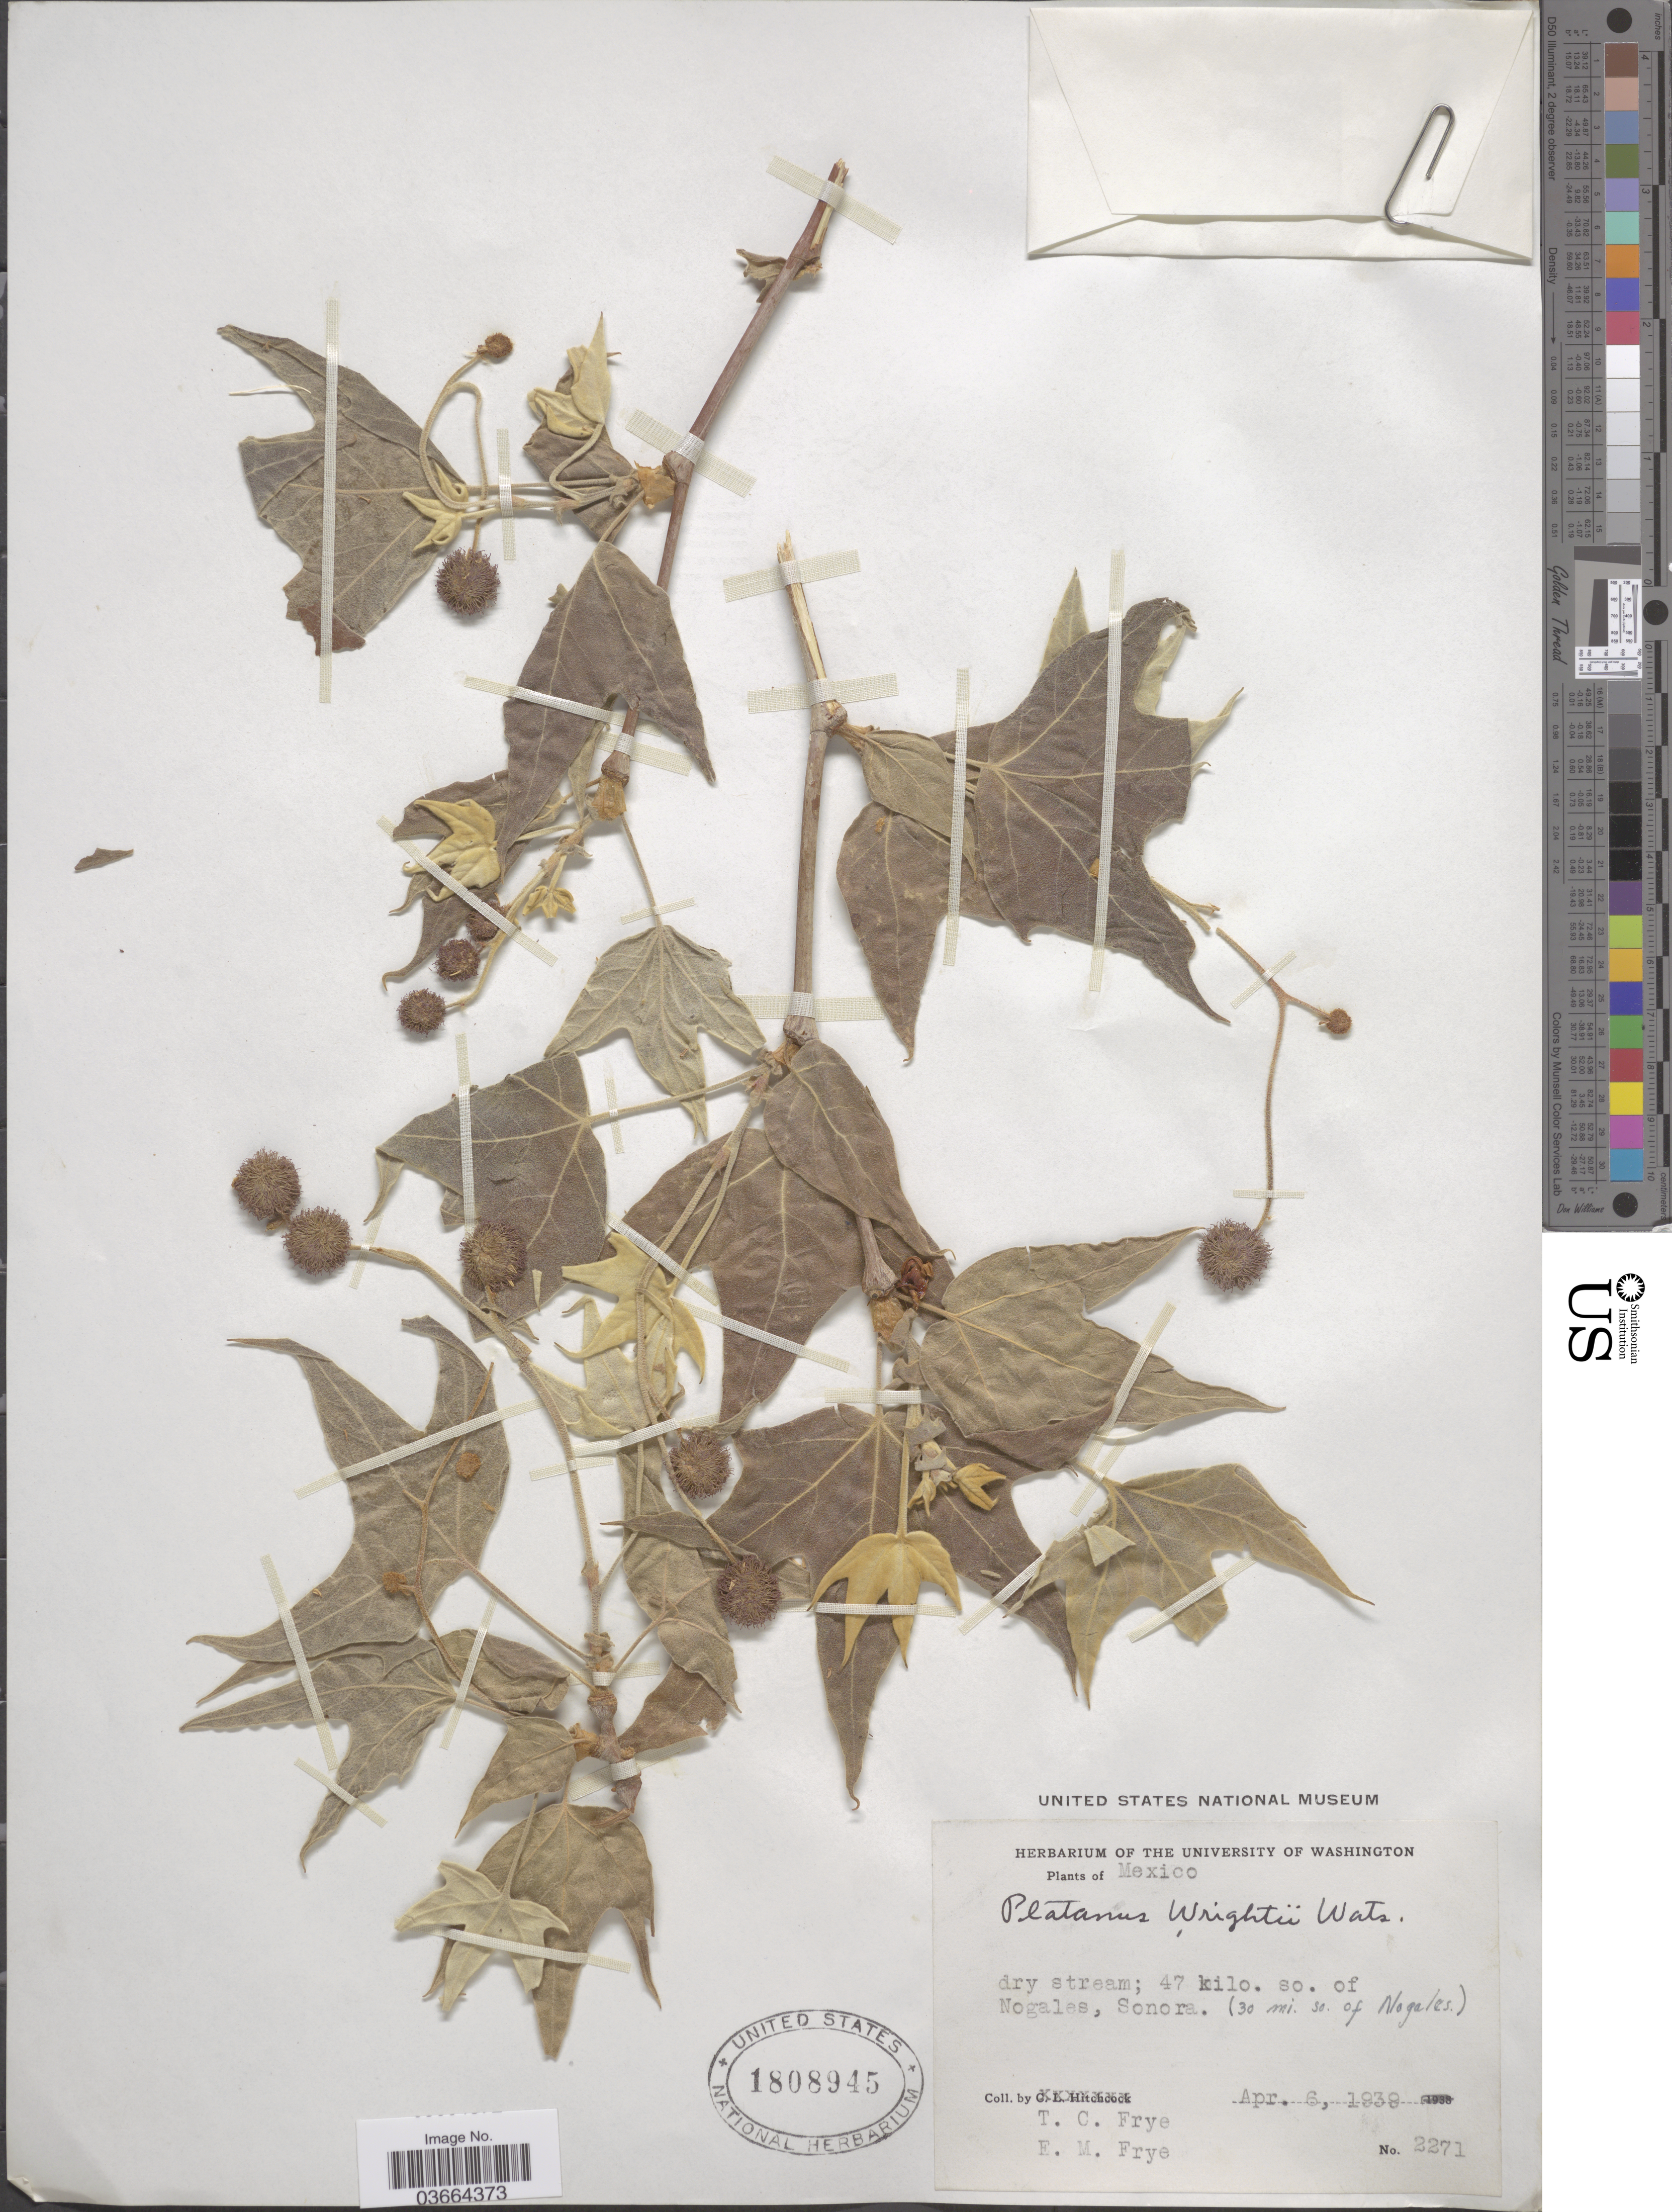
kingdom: Plantae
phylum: Tracheophyta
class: Magnoliopsida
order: Proteales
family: Platanaceae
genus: Platanus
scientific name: Platanus wrightii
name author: S. Watson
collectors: T. C. Frye & E. Frye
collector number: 2271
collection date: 1939-04-06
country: Mexico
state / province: Sonora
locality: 47 kilo. so. of Nogales, Sonora. (30 mi. so. of Nogales.).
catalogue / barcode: US 1808945